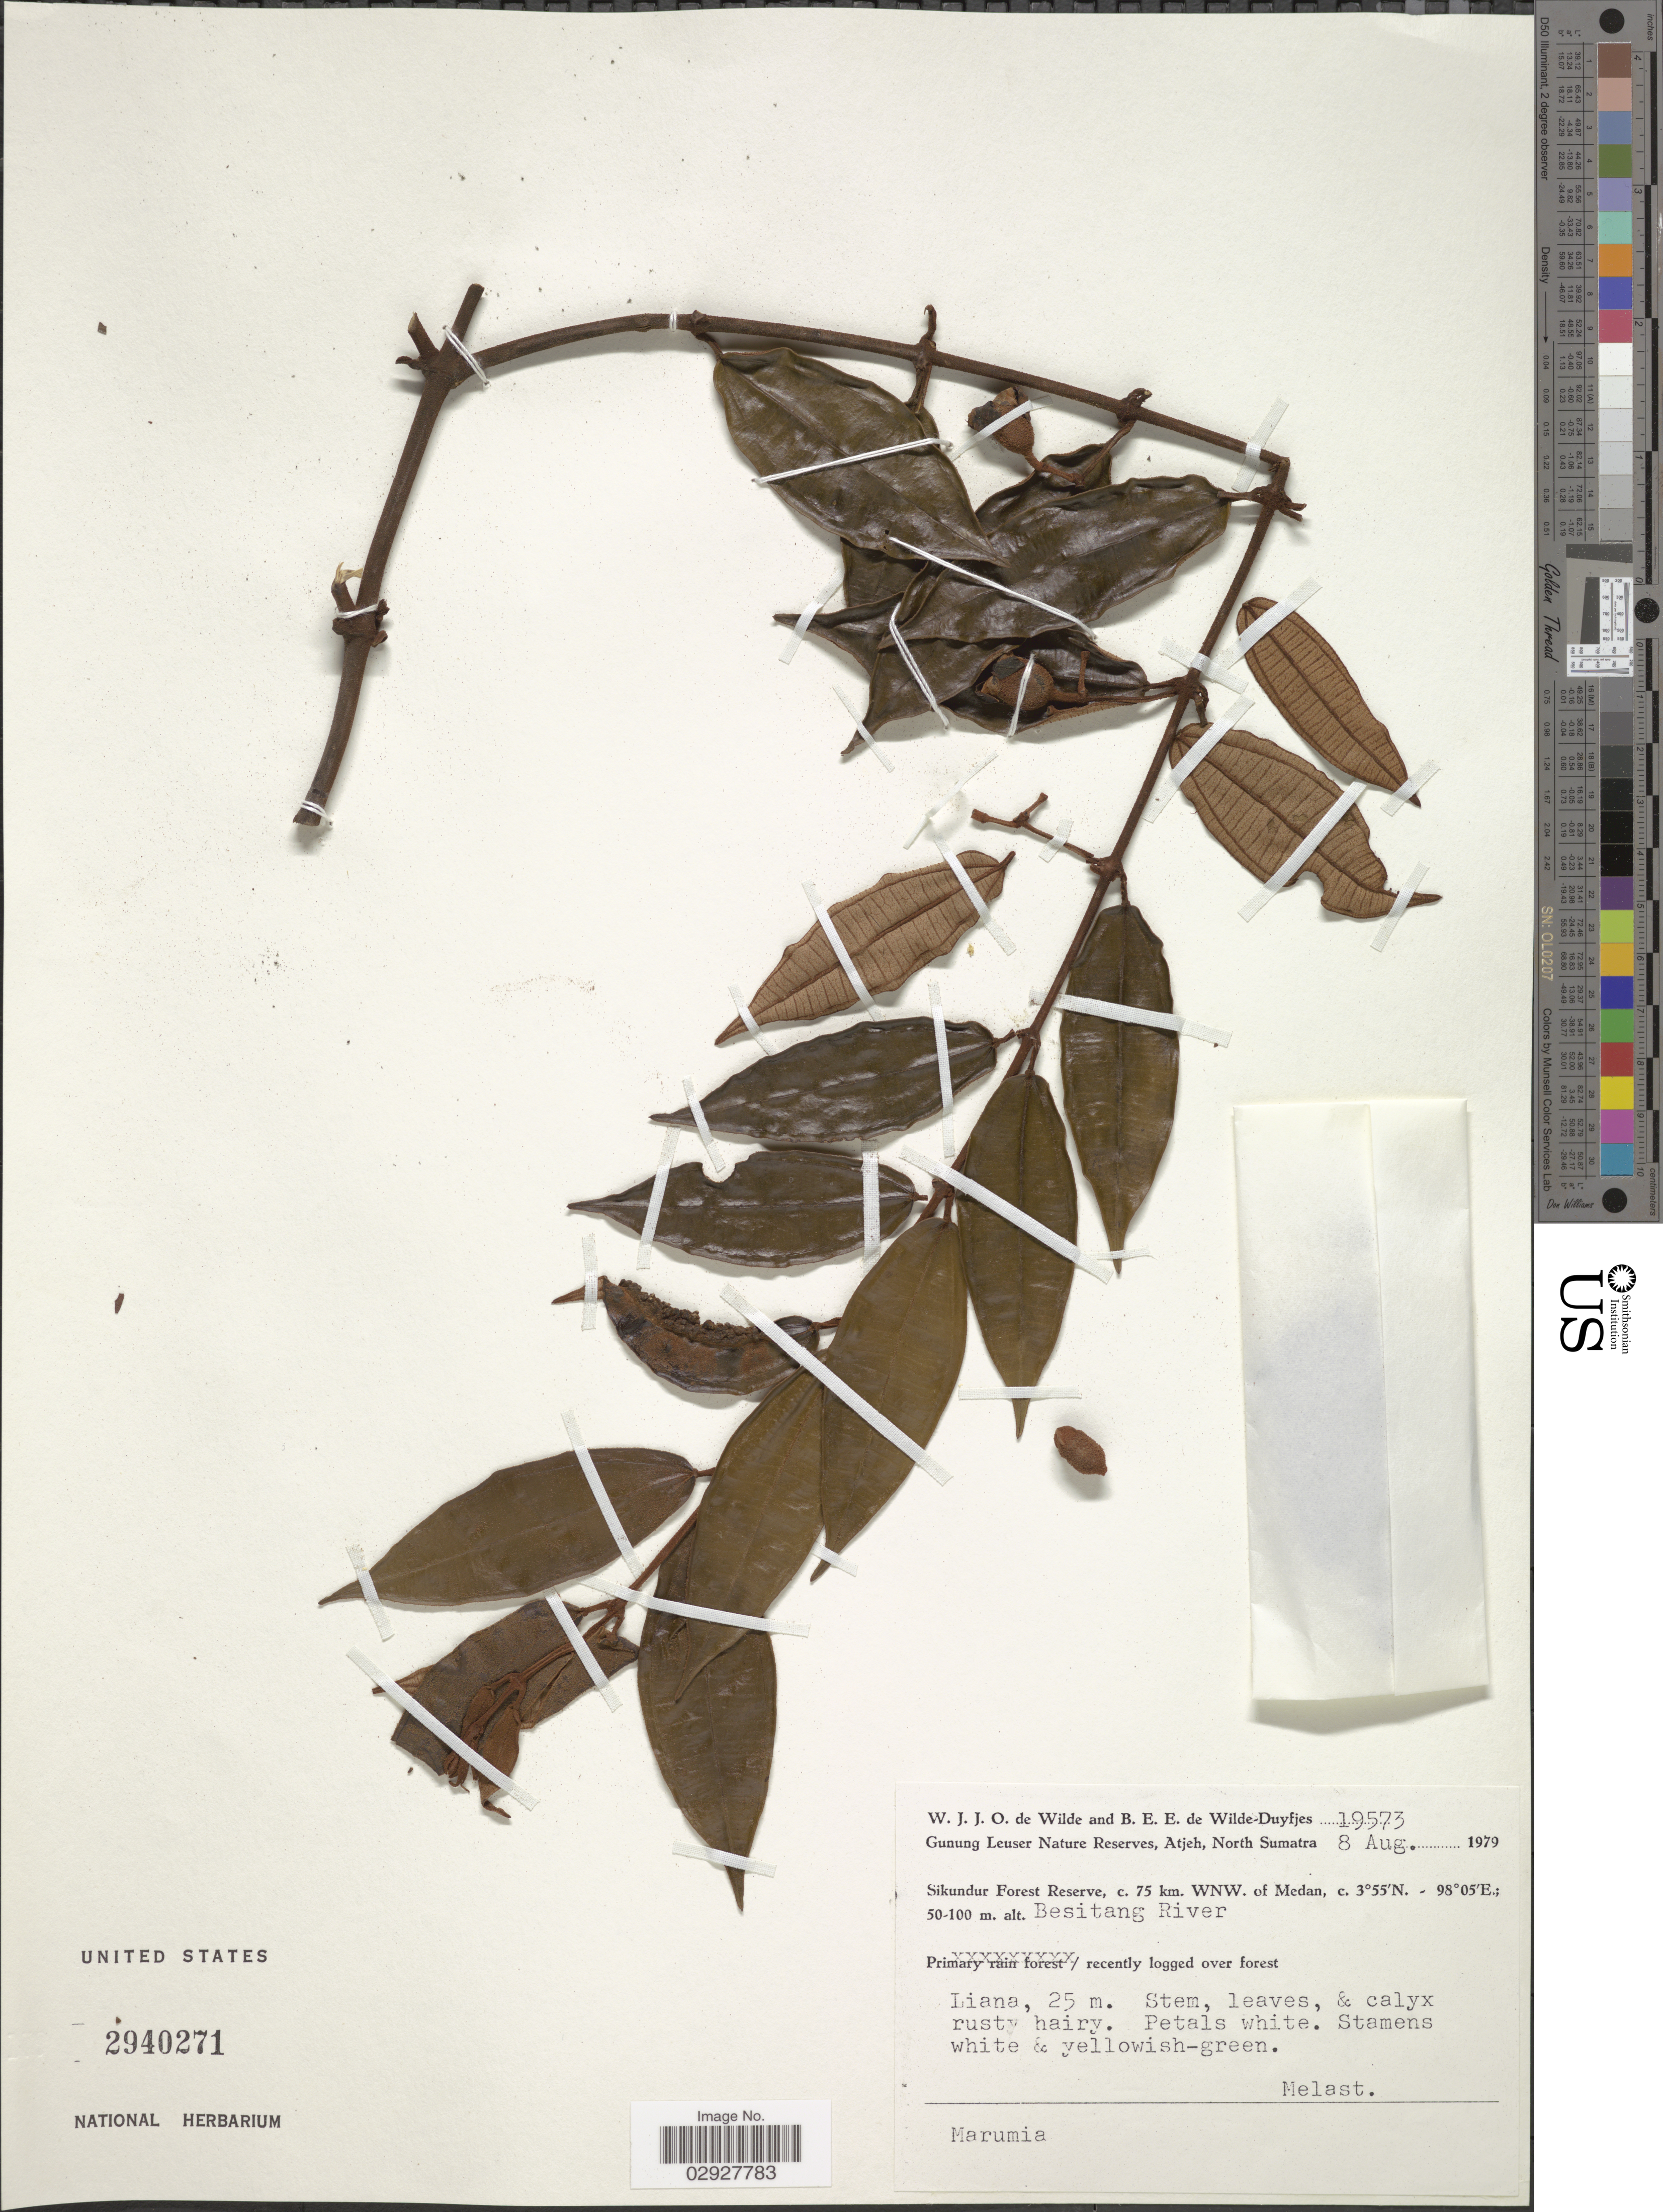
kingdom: Plantae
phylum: Tracheophyta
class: Magnoliopsida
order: Myrtales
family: Melastomataceae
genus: Macrolenes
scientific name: Macrolenes sp.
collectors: W. J. de Wilde & B. E. de Wilde-Duyfjes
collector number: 19573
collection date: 1979-08-08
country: Indonesia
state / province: Sumatra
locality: Gunung Leuser Nature Reserve, Atjeh, North Sumatra. Sikundur Forest Reserve, c. 75 km. WNW of Medan. Besitang River.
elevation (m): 50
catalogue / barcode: US 2940271